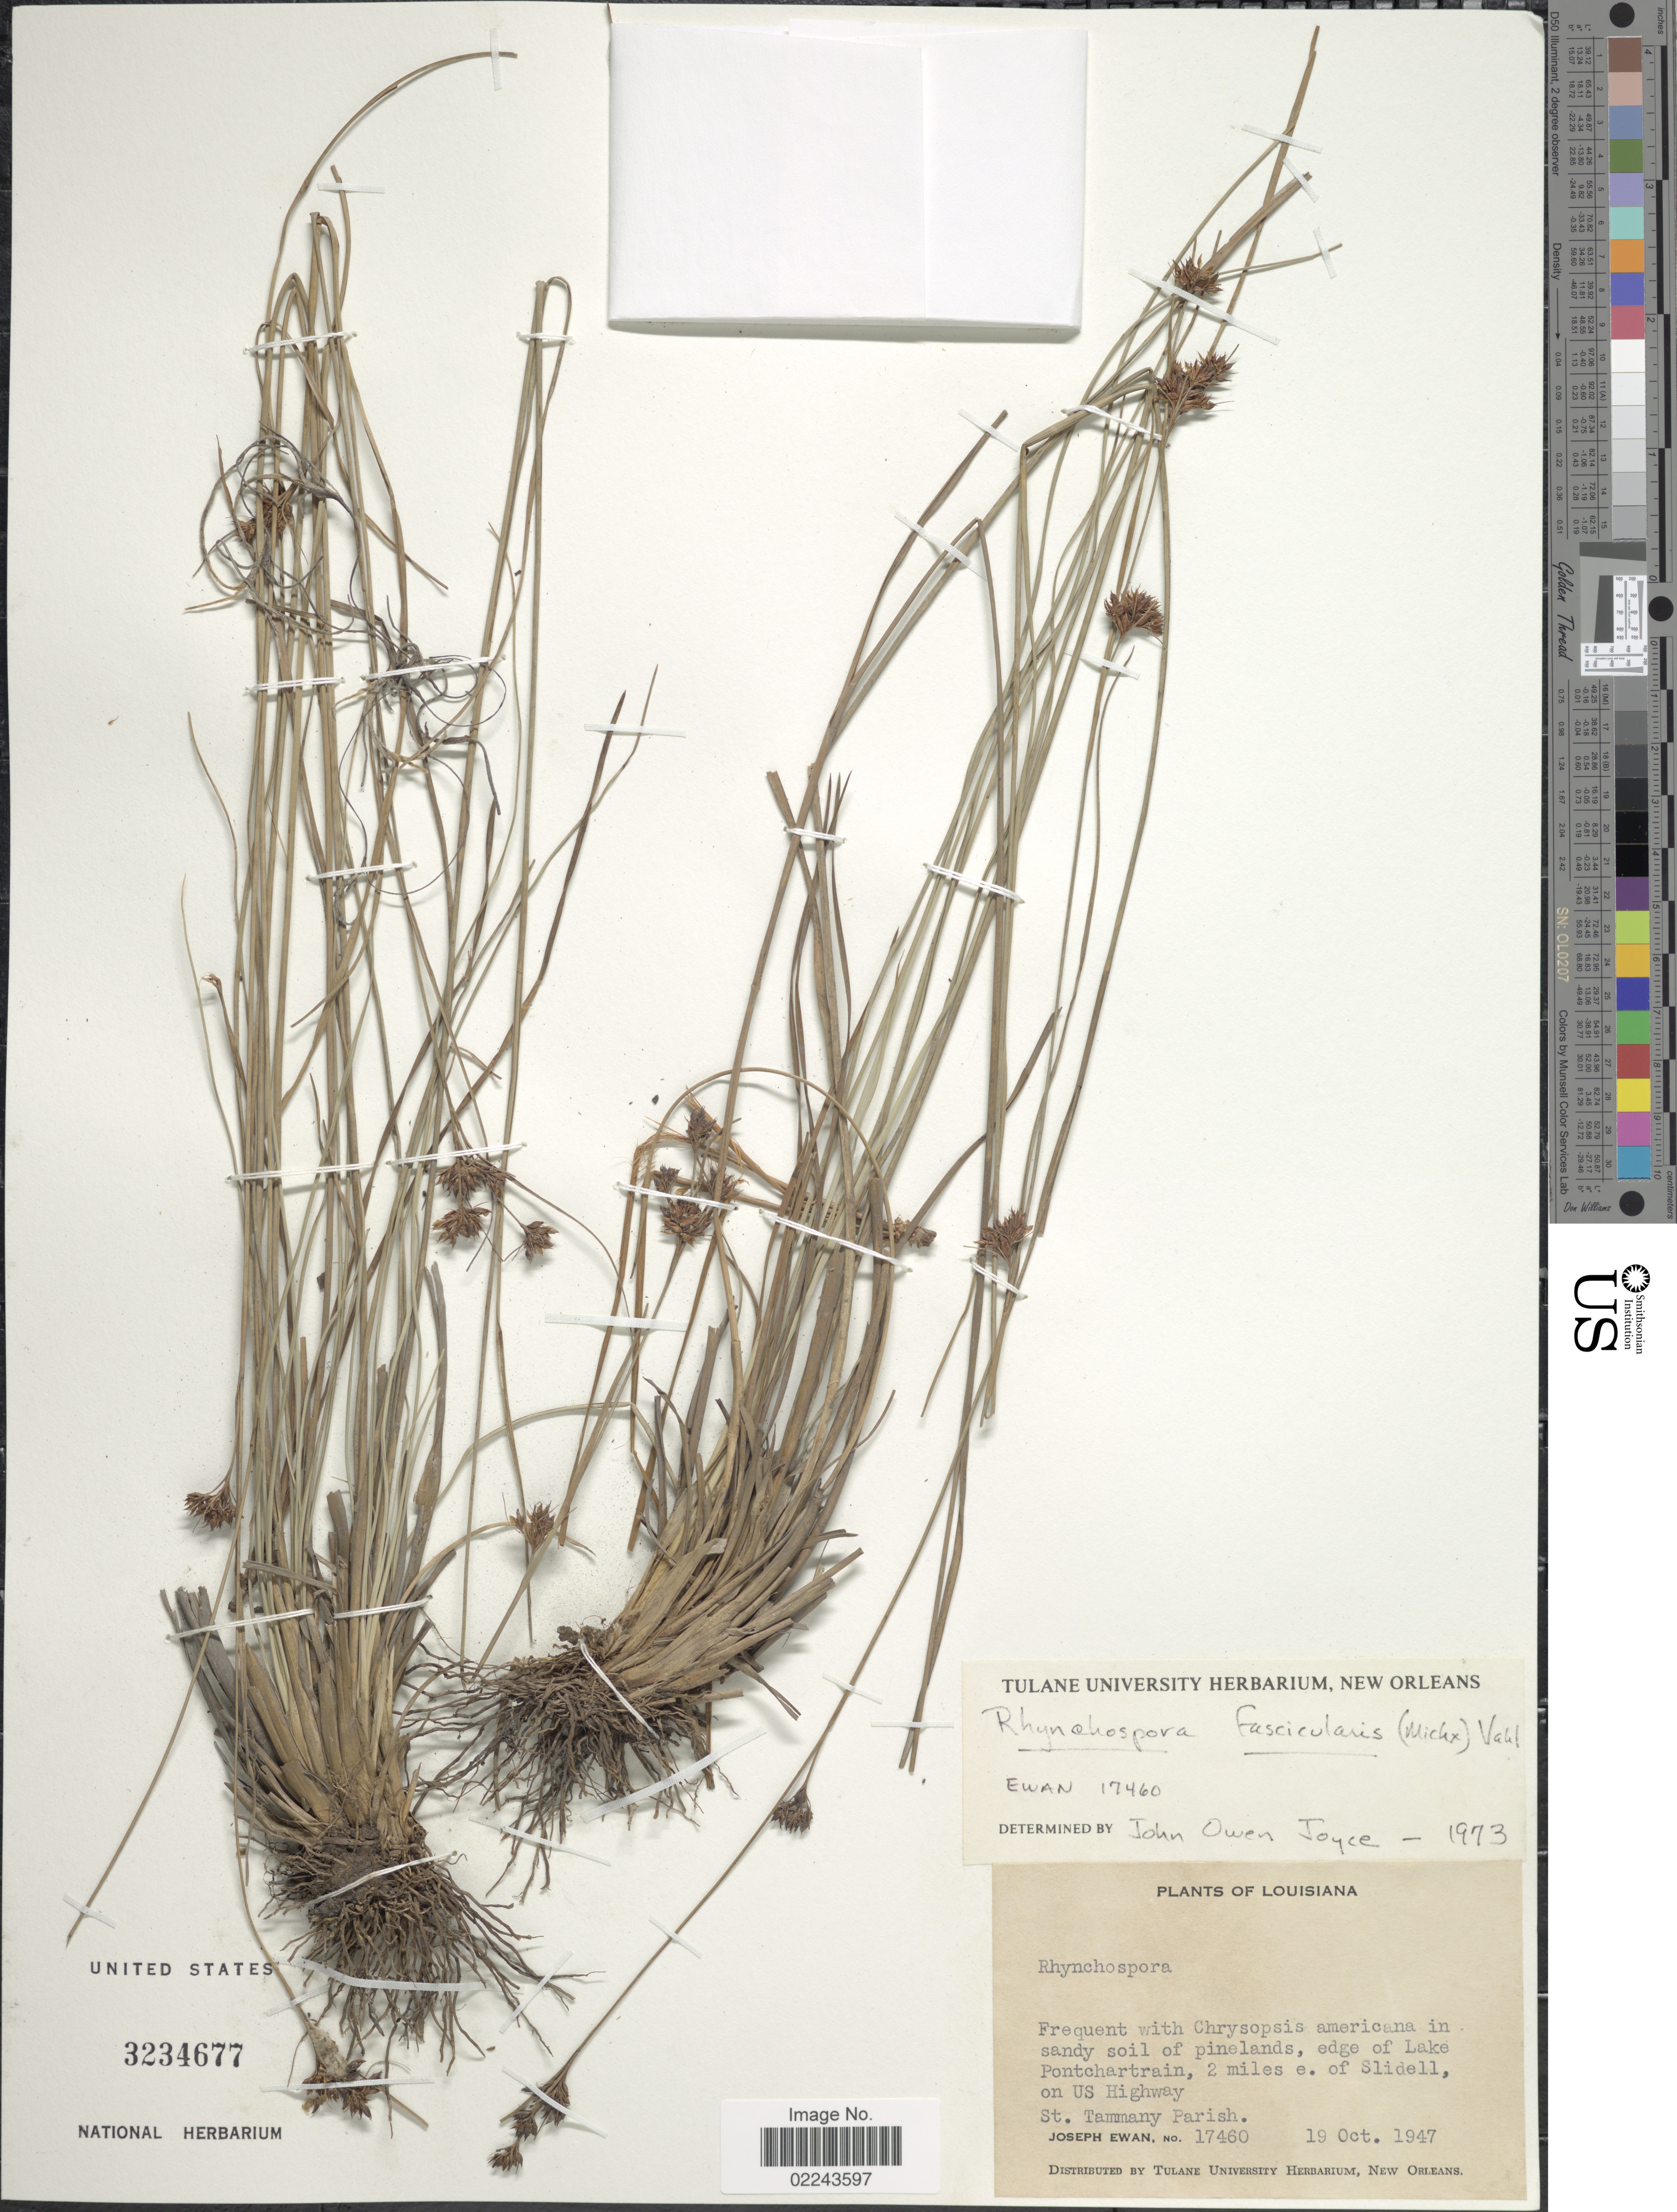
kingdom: Plantae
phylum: Tracheophyta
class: Liliopsida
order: Poales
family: Cyperaceae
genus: Rhynchospora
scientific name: Rhynchospora fascicularis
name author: (Michx.) Vahl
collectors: J. A. Ewan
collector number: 17460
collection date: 1947-10-19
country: United States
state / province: Louisiana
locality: Edge of Lake Pontchartrain, 2 miles e of Slidell, on US Highway, St. Tammany Parish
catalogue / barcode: US 3234677